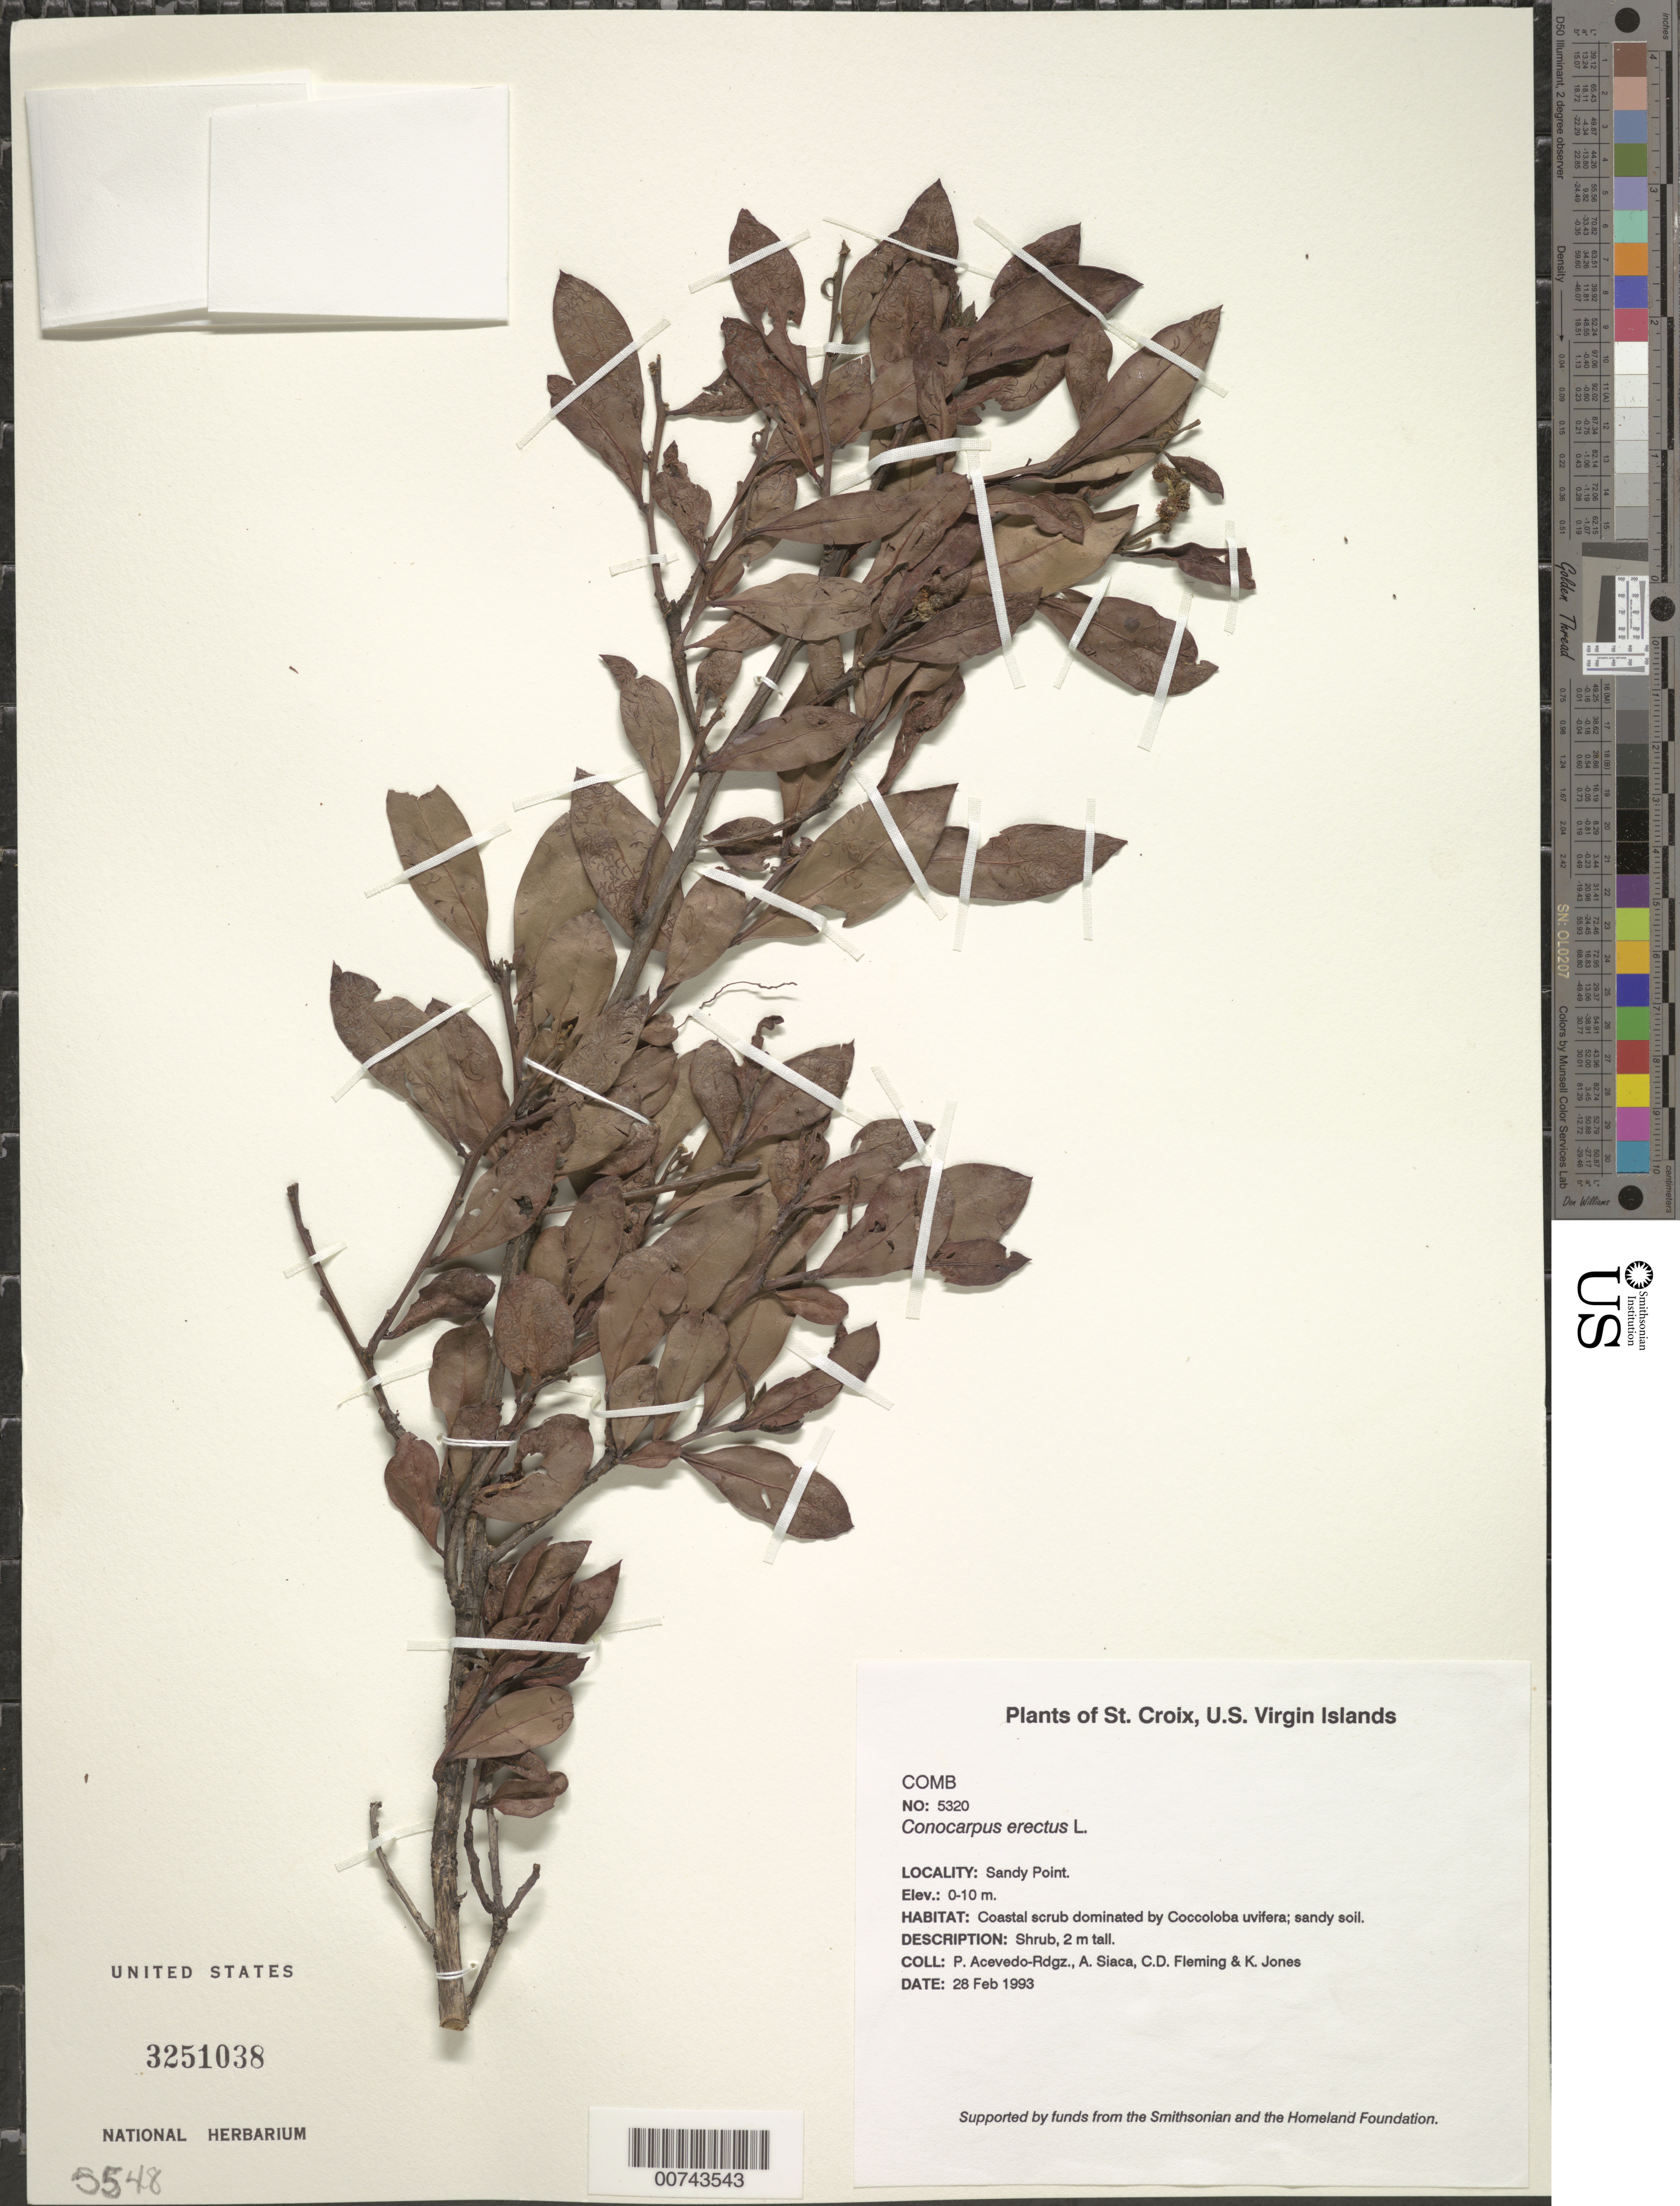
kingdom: Plantae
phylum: Tracheophyta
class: Magnoliopsida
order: Myrtales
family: Combretaceae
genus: Conocarpus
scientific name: Conocarpus erectus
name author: L.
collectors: P. Acevedo-Rodr., A. Siaca, C. Fleming & K. Jones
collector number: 5320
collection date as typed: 28 Feb 1993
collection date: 1993-02-28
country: U.S. Virgin Islands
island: St. Croix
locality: Sandy Point.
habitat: Coastal scrub dominated by Coccoloba uvifera; sandy soil.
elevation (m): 0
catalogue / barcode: US 3251038